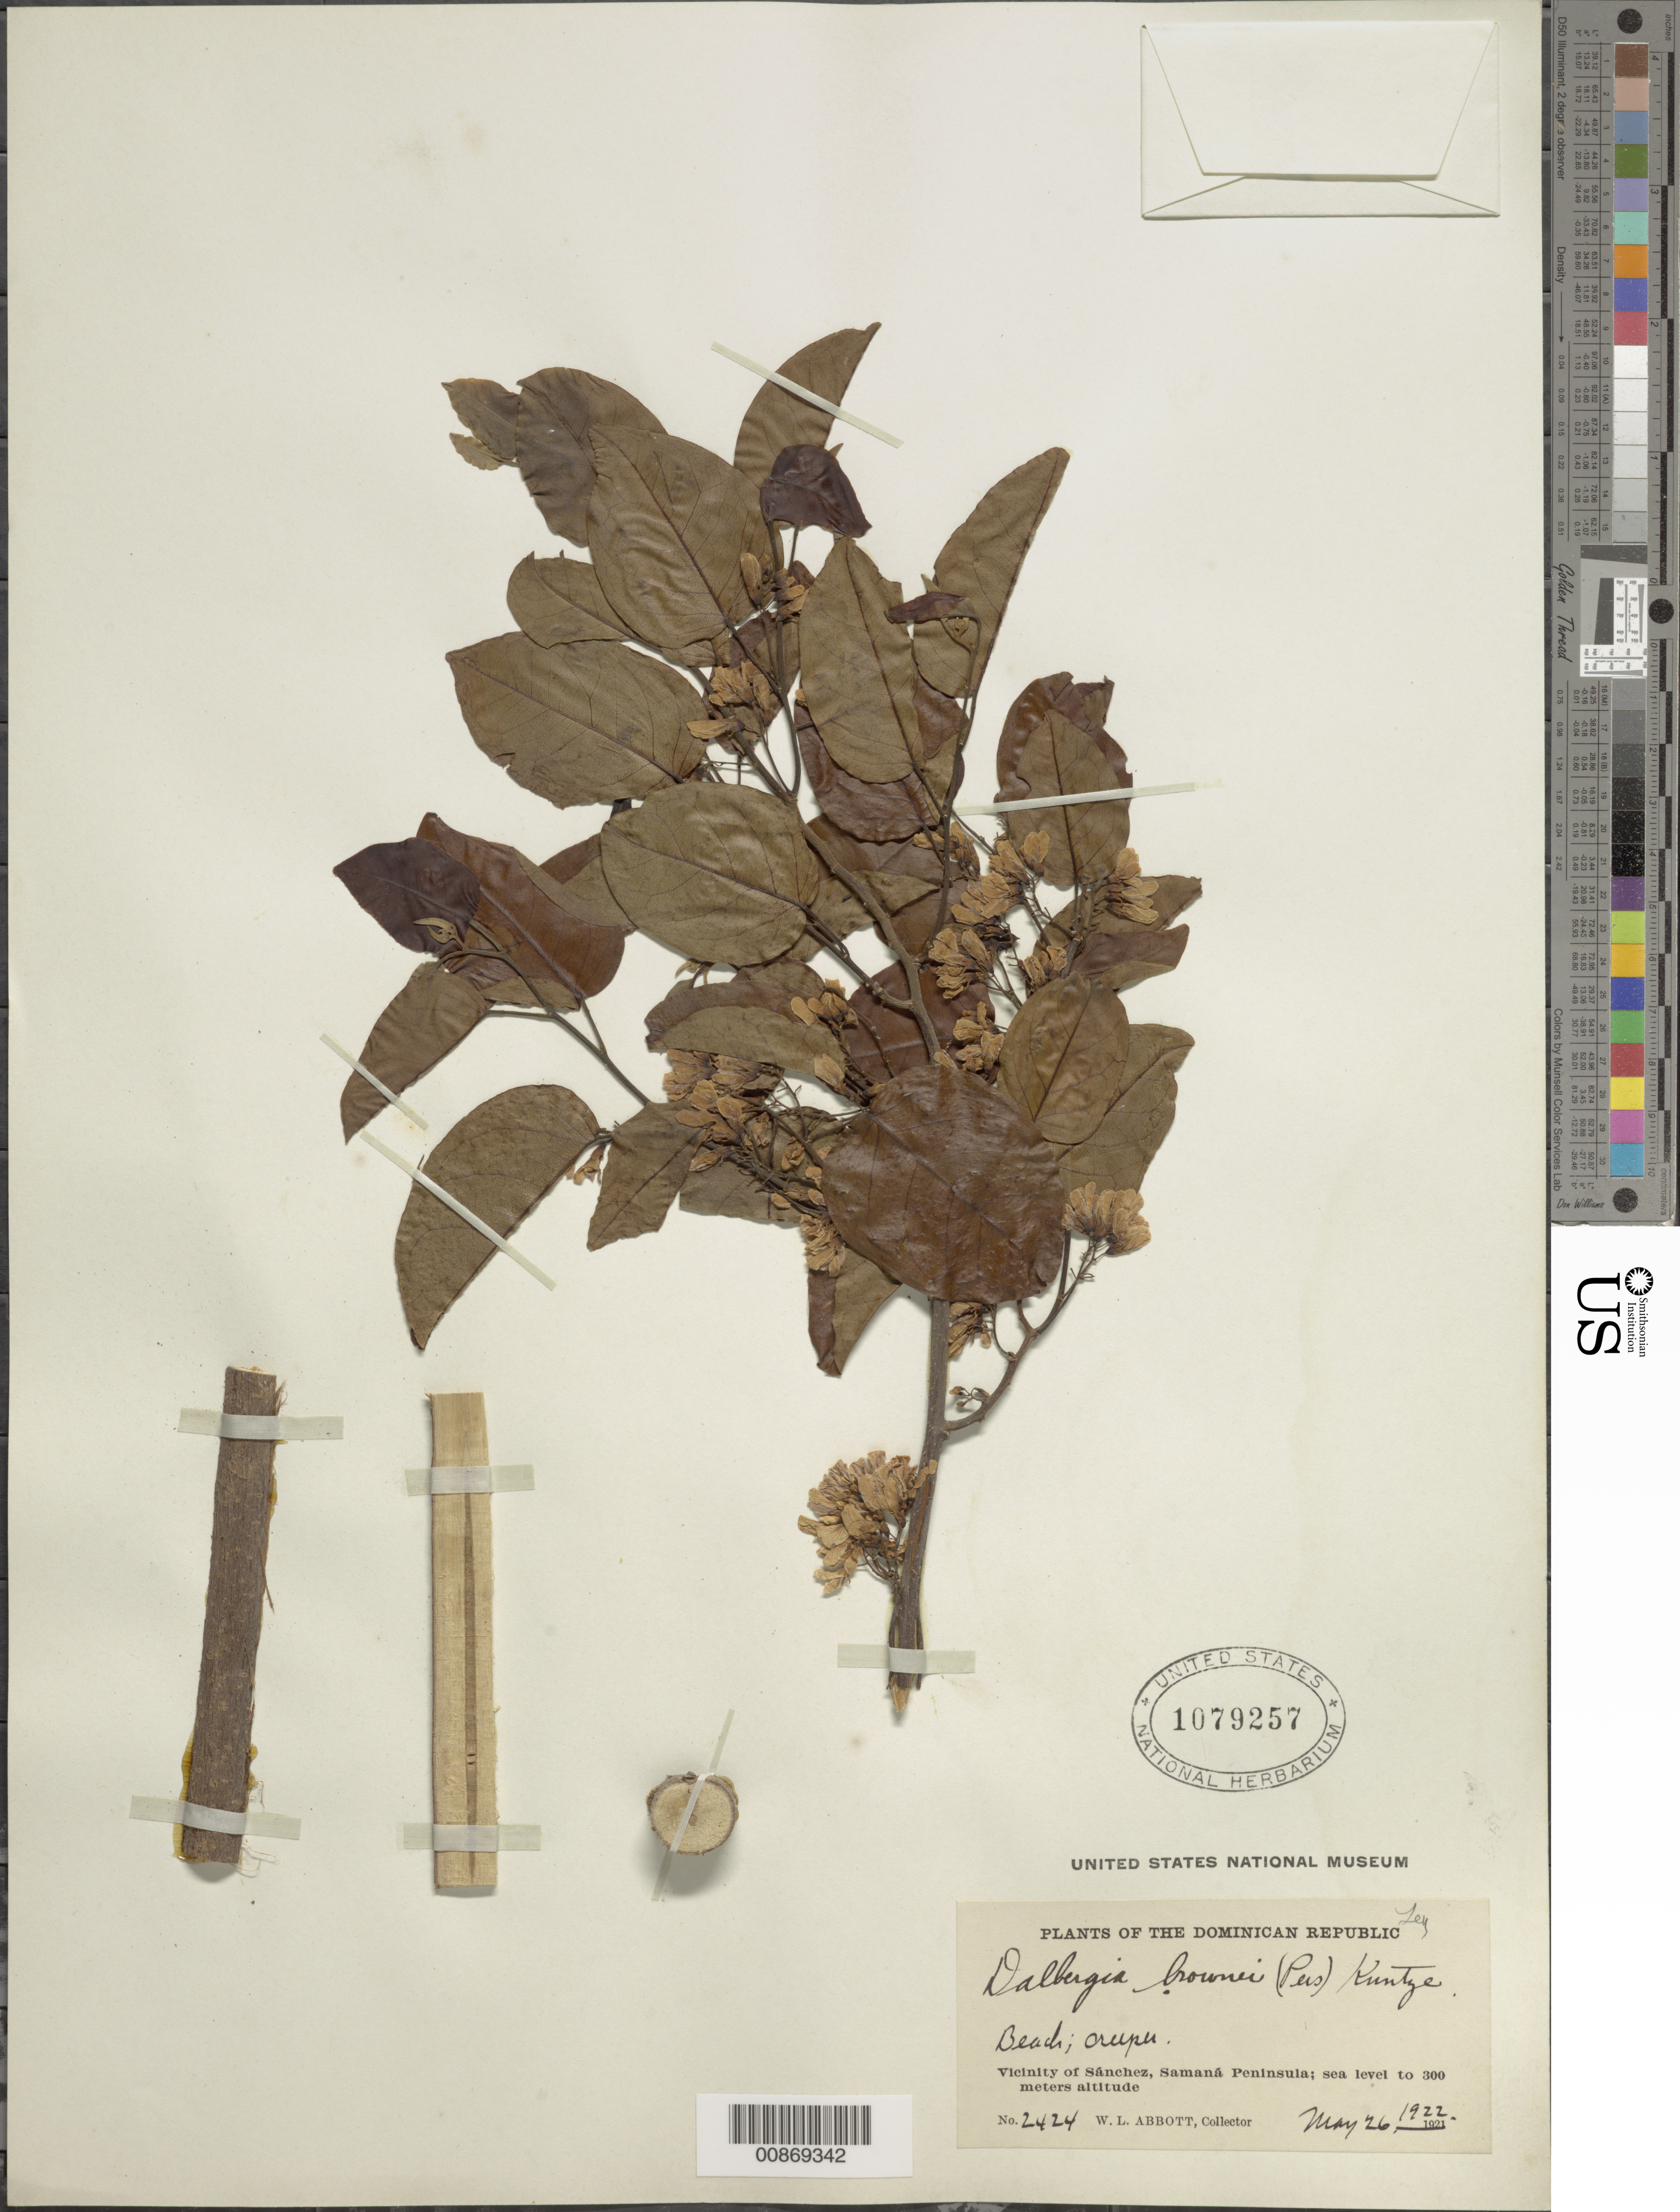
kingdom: Plantae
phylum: Tracheophyta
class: Magnoliopsida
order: Fabales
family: Fabaceae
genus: Dalbergia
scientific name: Dalbergia brownei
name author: (Jacq.) Schinz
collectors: W. L. Abbott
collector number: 2424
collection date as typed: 26 May 1922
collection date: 1922-05-26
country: Dominican Republic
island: Hispaniola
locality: Vicinity of Sánchez, Samaná Peninsula.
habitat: Beach.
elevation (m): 0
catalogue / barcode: US 1079257